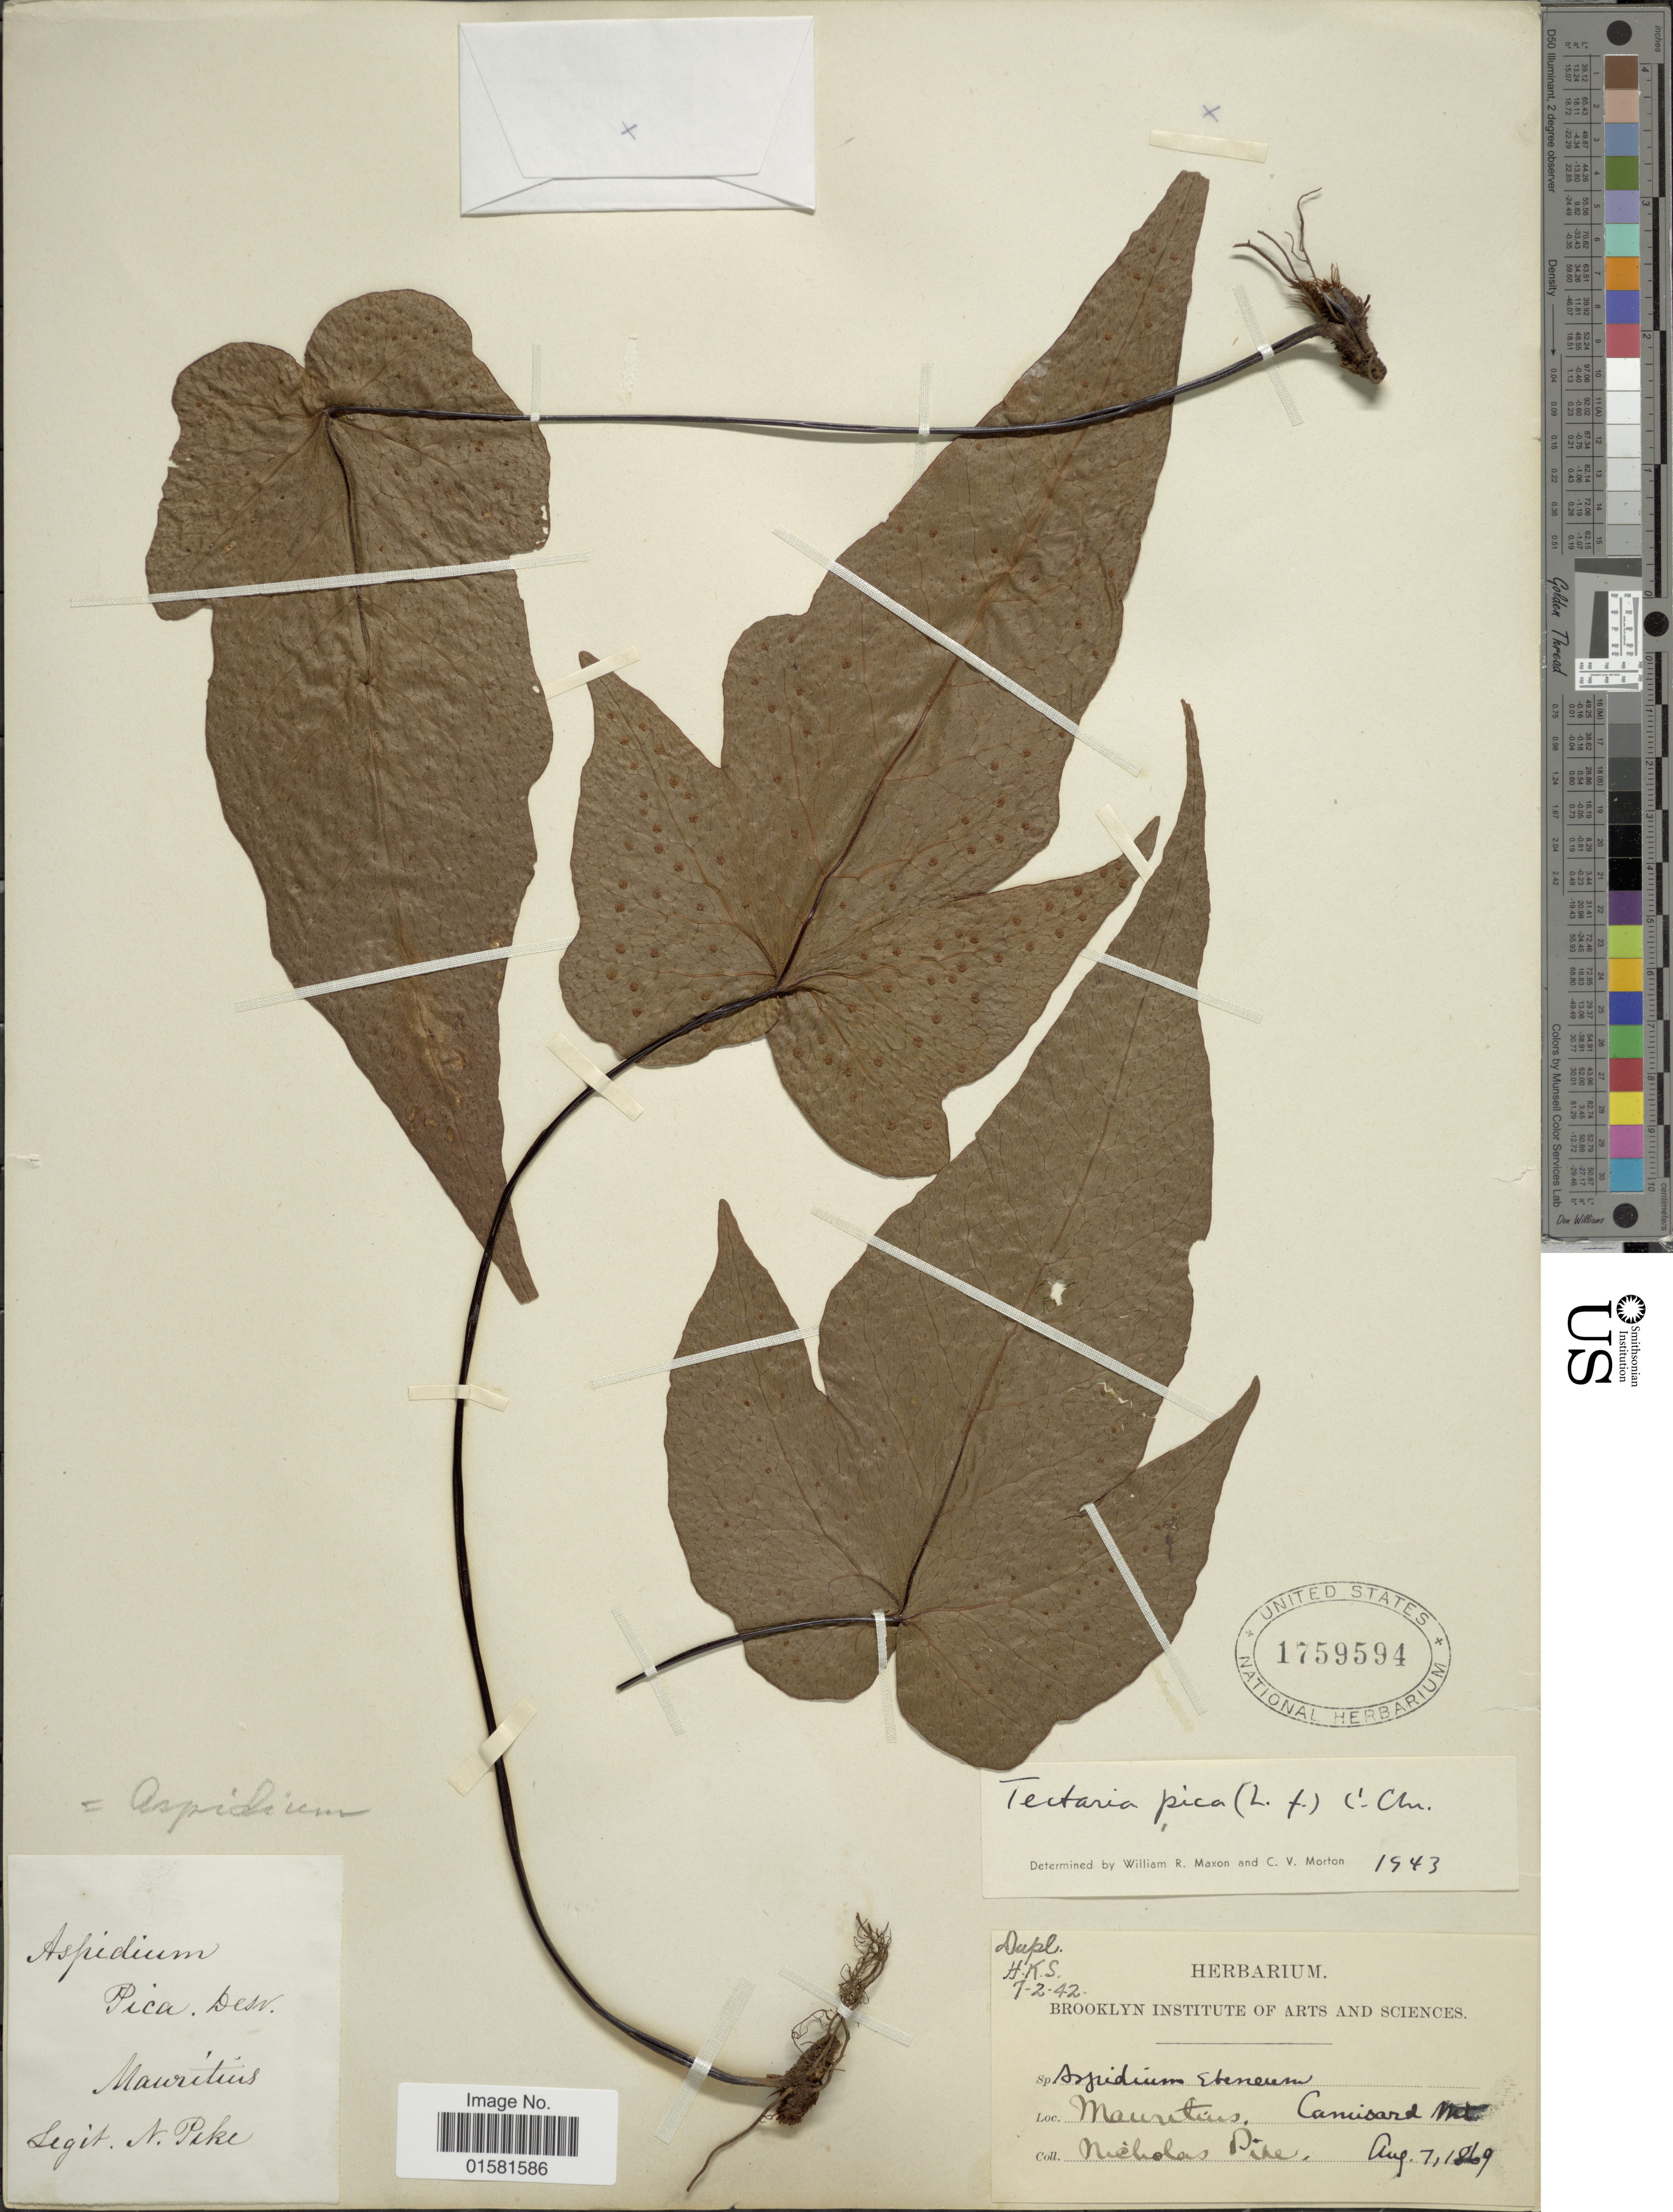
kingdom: Plantae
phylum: Tracheophyta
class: Polypodiopsida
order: Polypodiales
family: Tectariaceae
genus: Tectaria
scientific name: Tectaria pica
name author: (L. f.) C. Chr.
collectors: N. Pike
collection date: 1869-08-07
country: Mauritius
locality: Mauritius, Canusard Met [interpreted]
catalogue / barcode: US 1759594